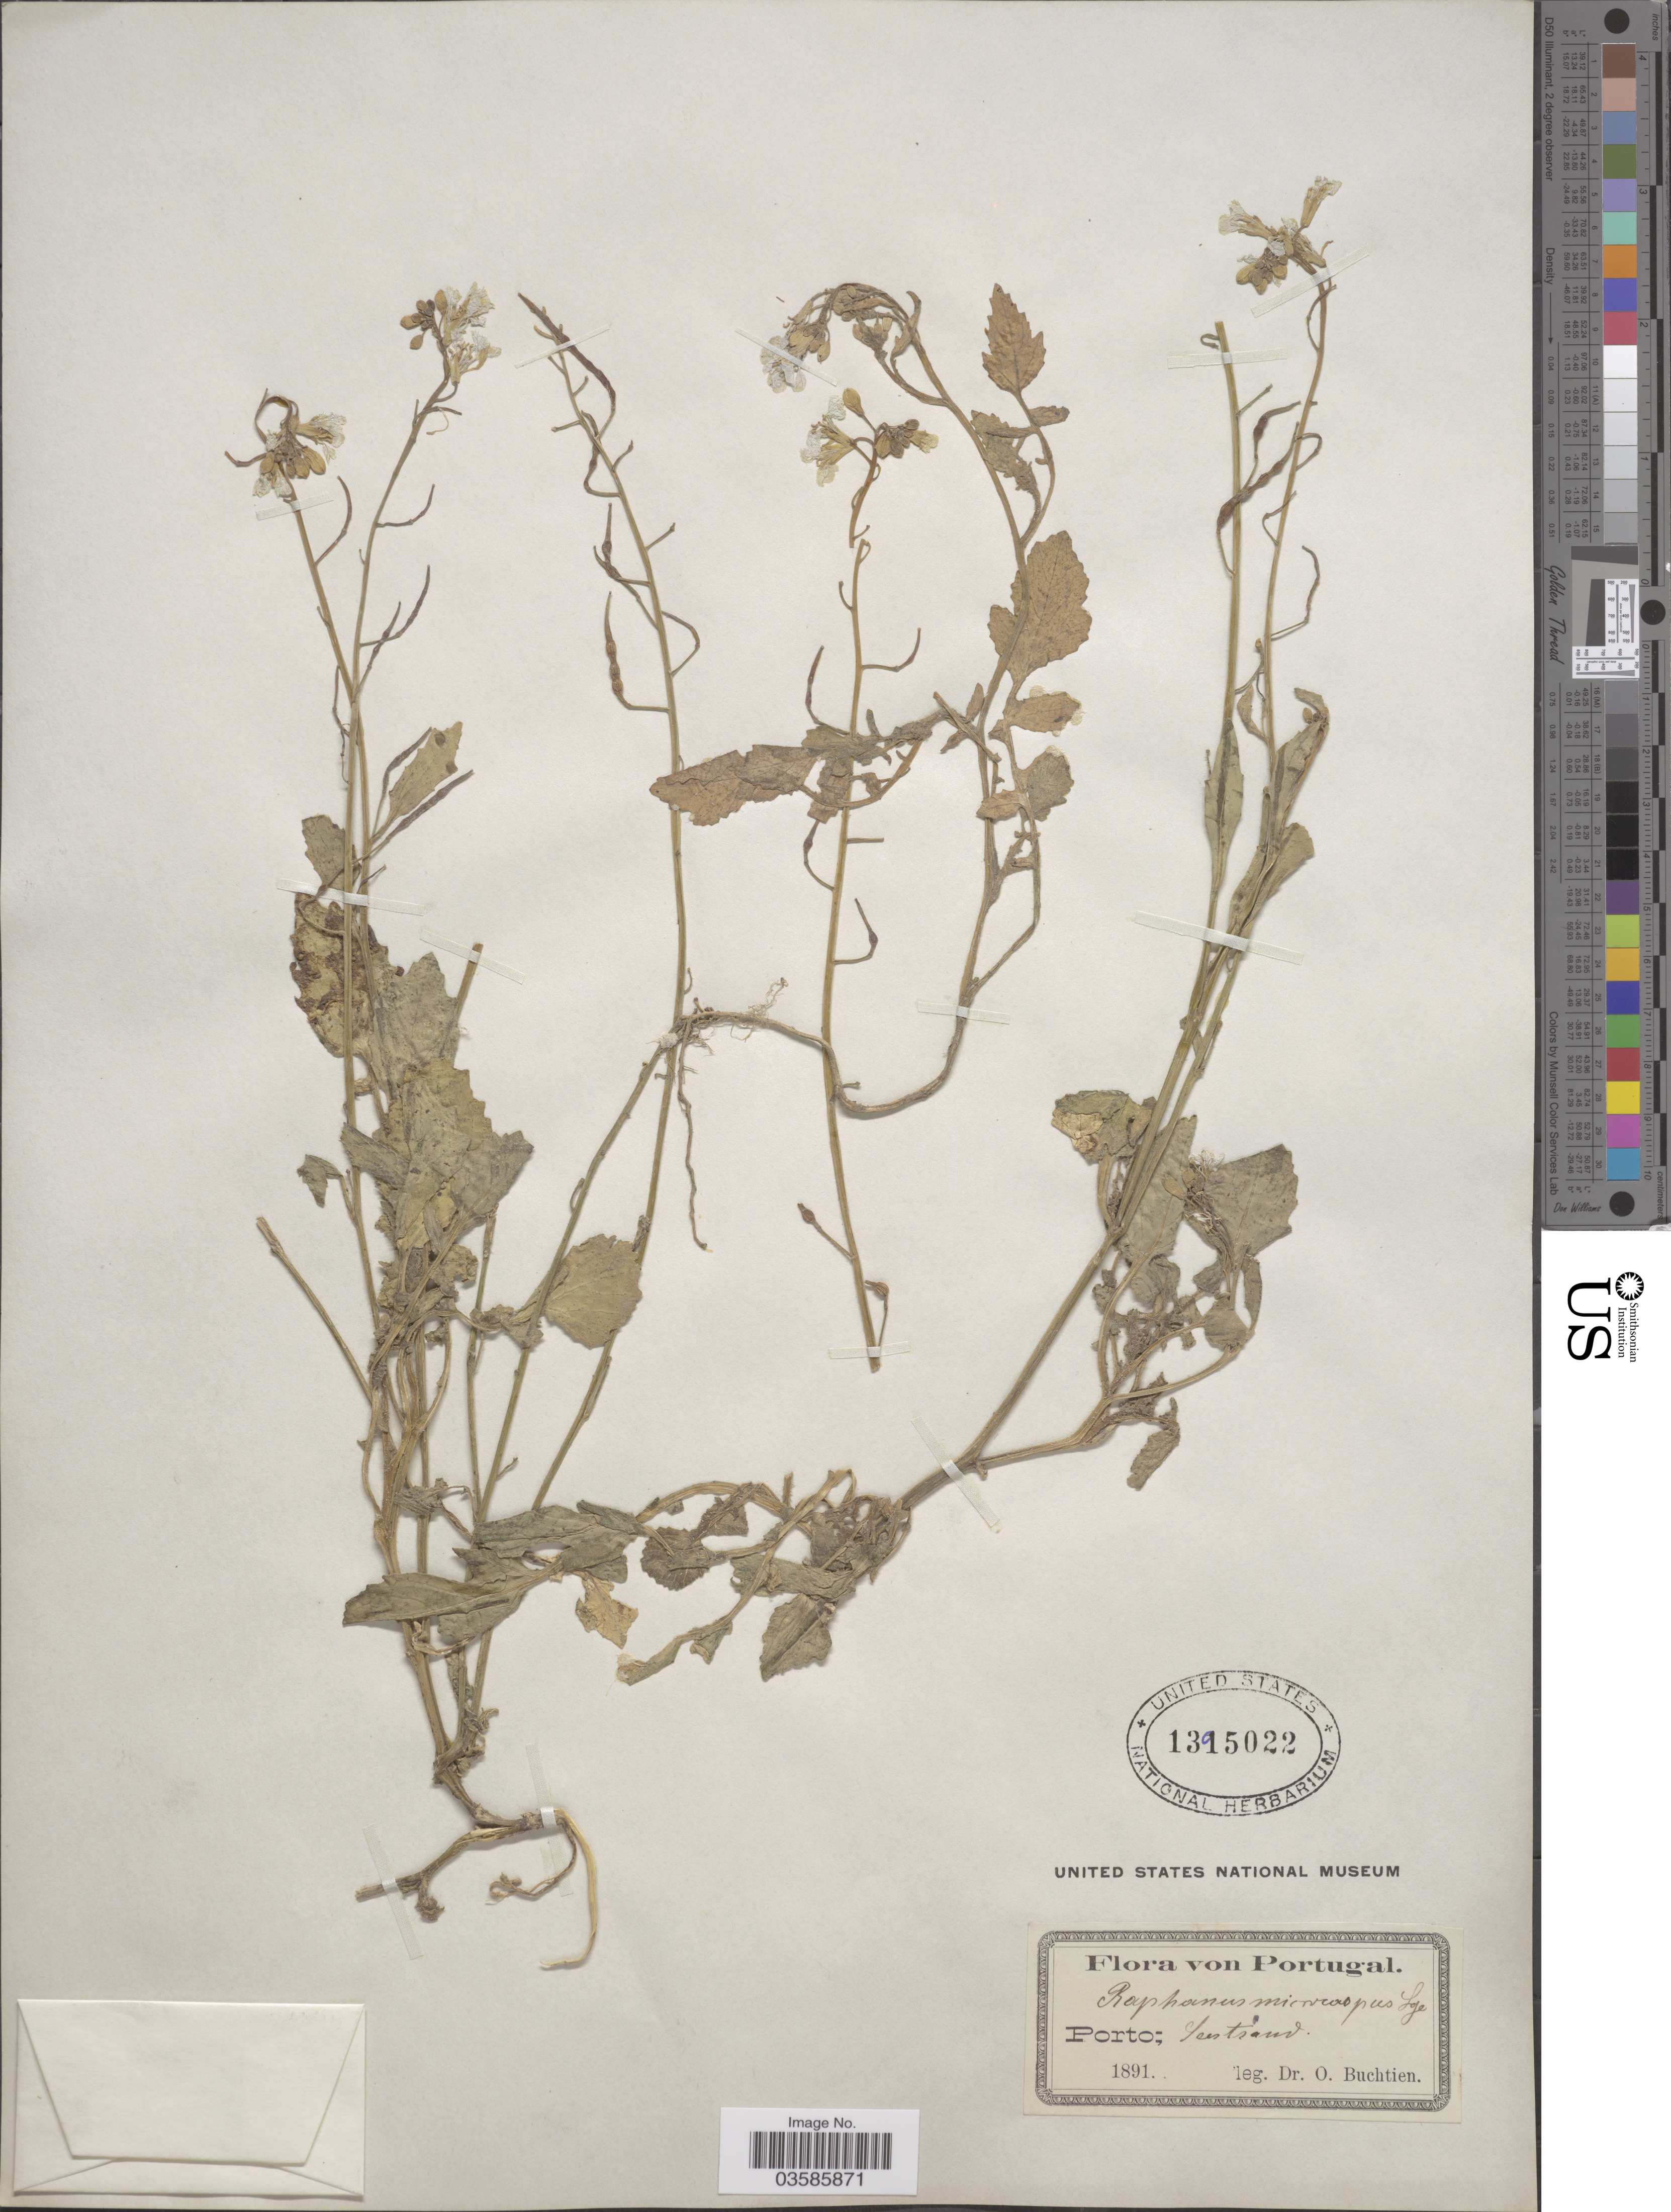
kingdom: Plantae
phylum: Tracheophyta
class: Magnoliopsida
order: Brassicales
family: Brassicaceae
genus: Raphanus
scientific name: Raphanus microcarpus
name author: Lange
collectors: O. Buchtien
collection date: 1891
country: Portugal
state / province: Porto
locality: Seestrand.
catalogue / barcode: US 1395022